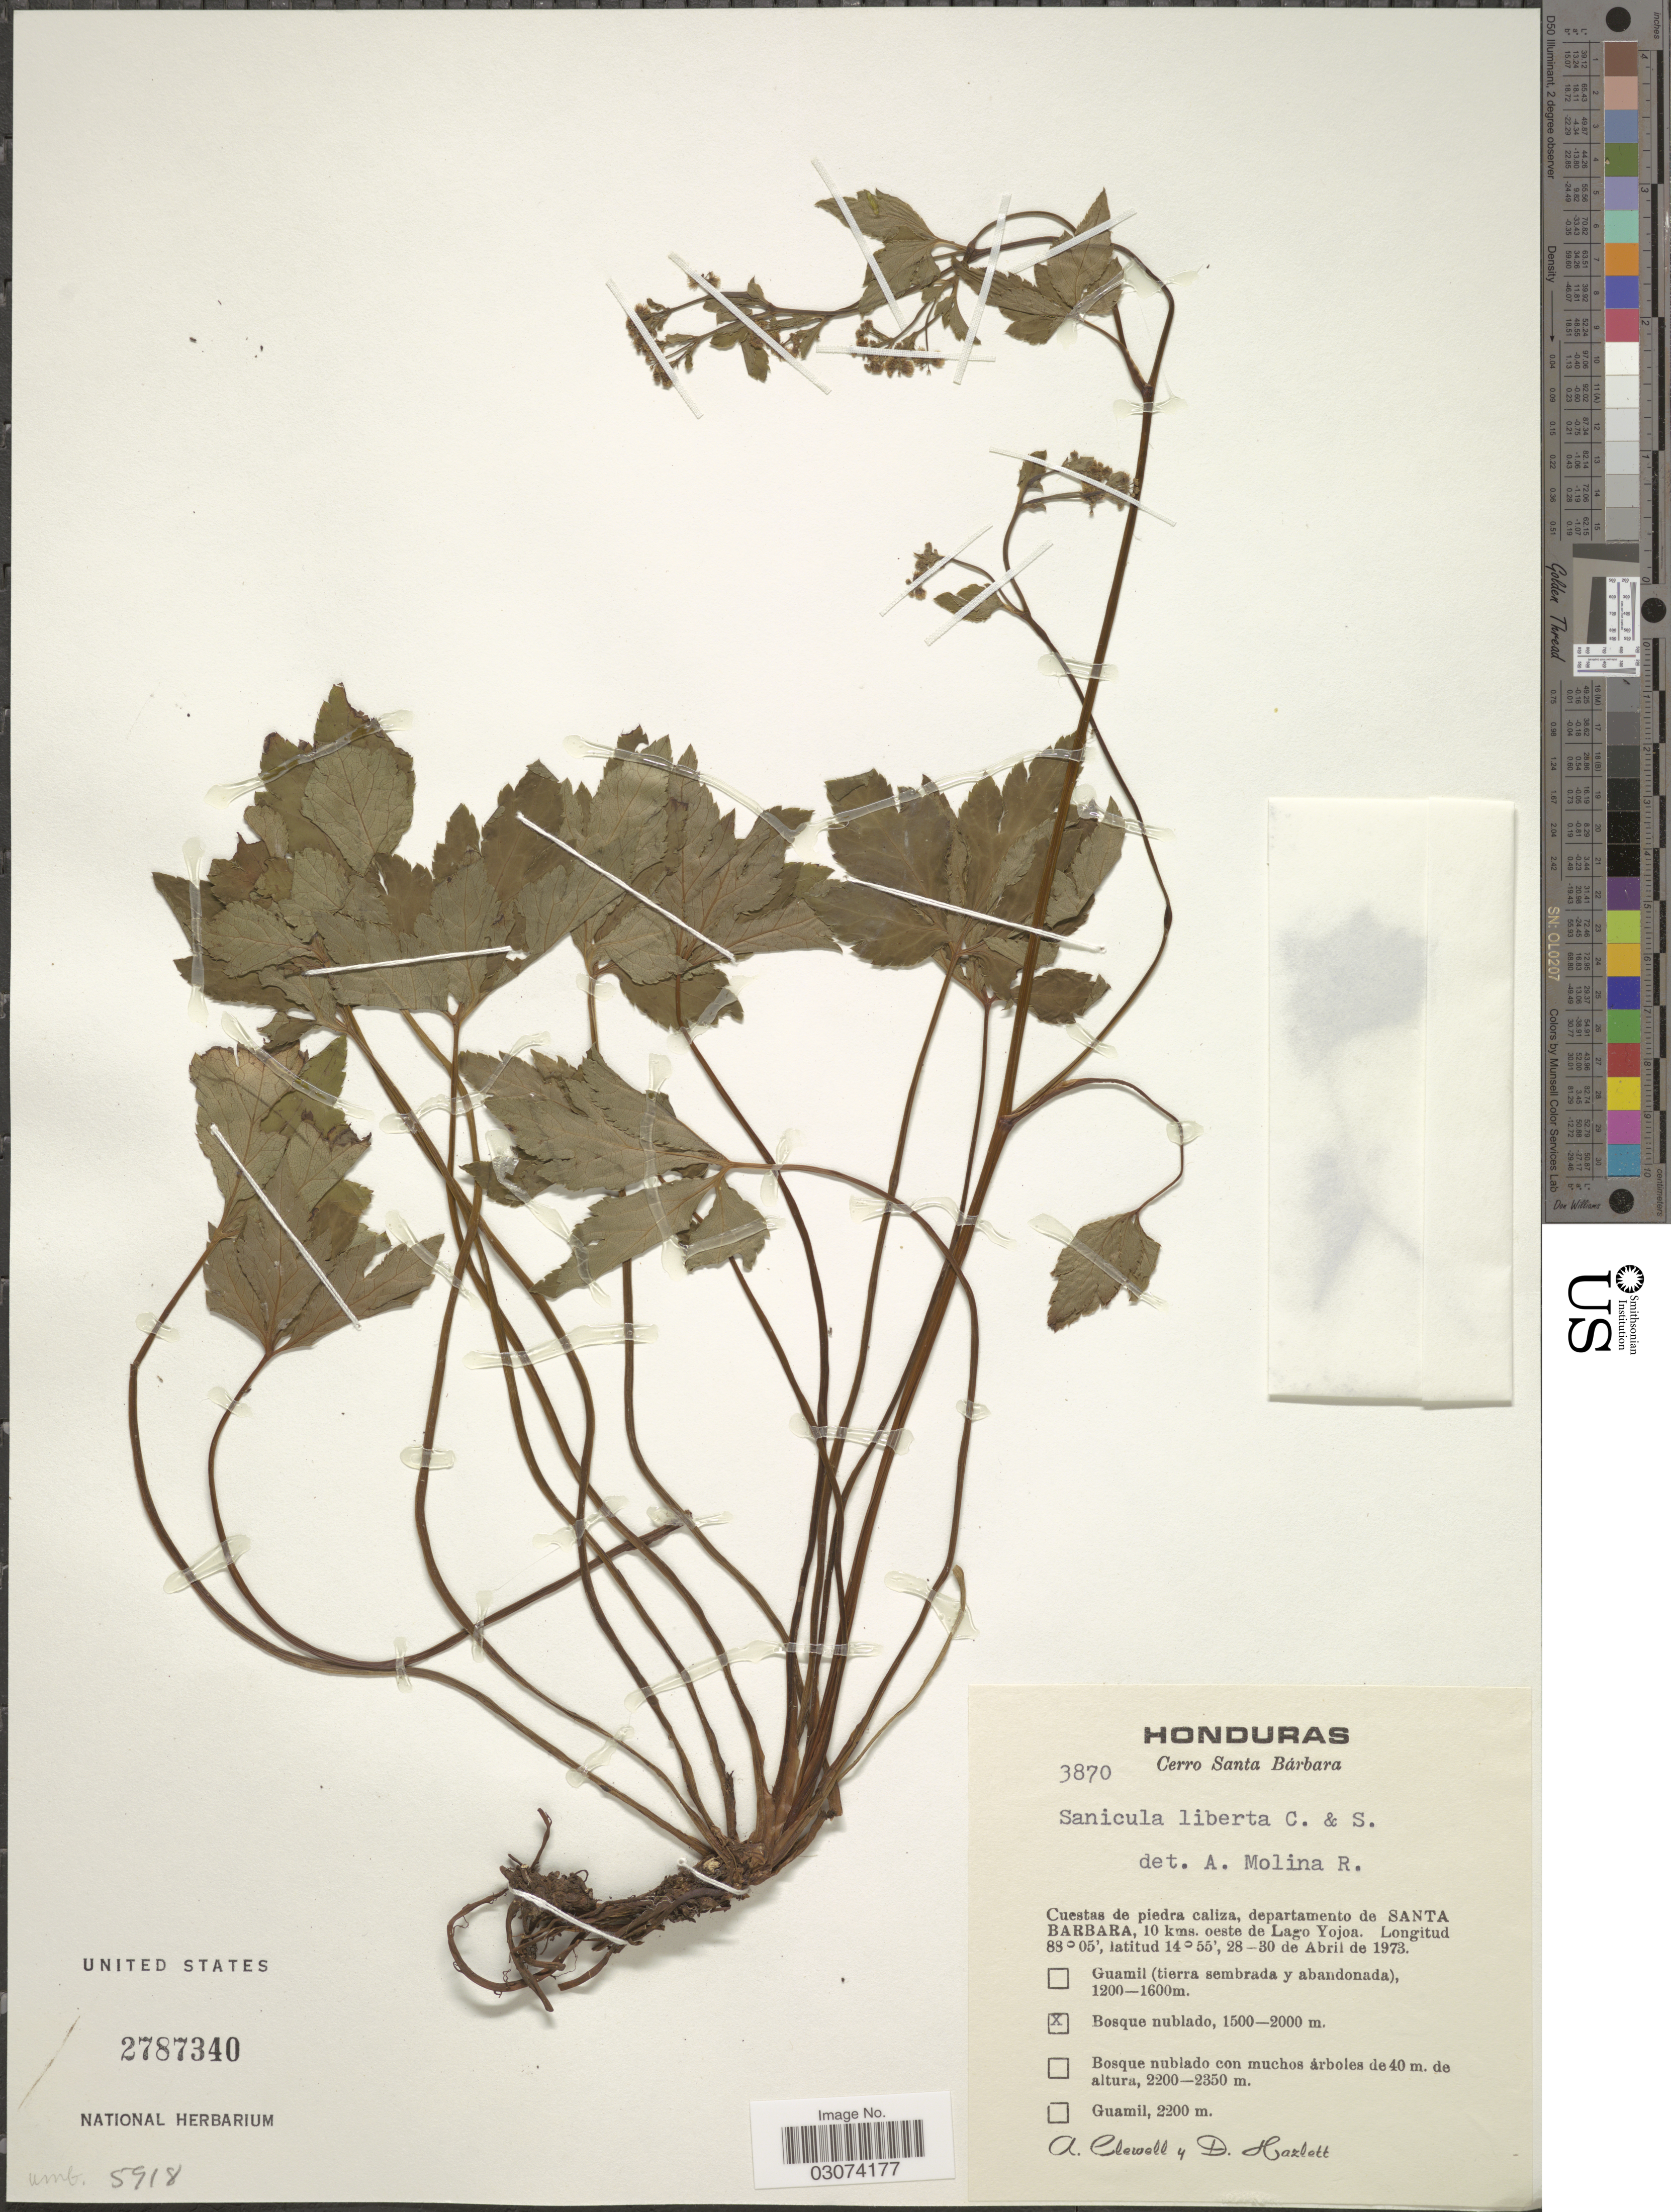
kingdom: Plantae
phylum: Tracheophyta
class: Magnoliopsida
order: Apiales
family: Apiaceae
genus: Sanicula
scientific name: Sanicula liberta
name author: Cham. & Schltdl.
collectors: A. Clewell & D. Hazlett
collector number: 3870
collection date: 1973-04-28/1973-04-30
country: Honduras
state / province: Santa Bárbara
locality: Cuestas de piedra caliza, departamento de Santa Barbara, 10 kms. oeste de Lago Yojoa.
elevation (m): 1500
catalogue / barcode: US 2787340